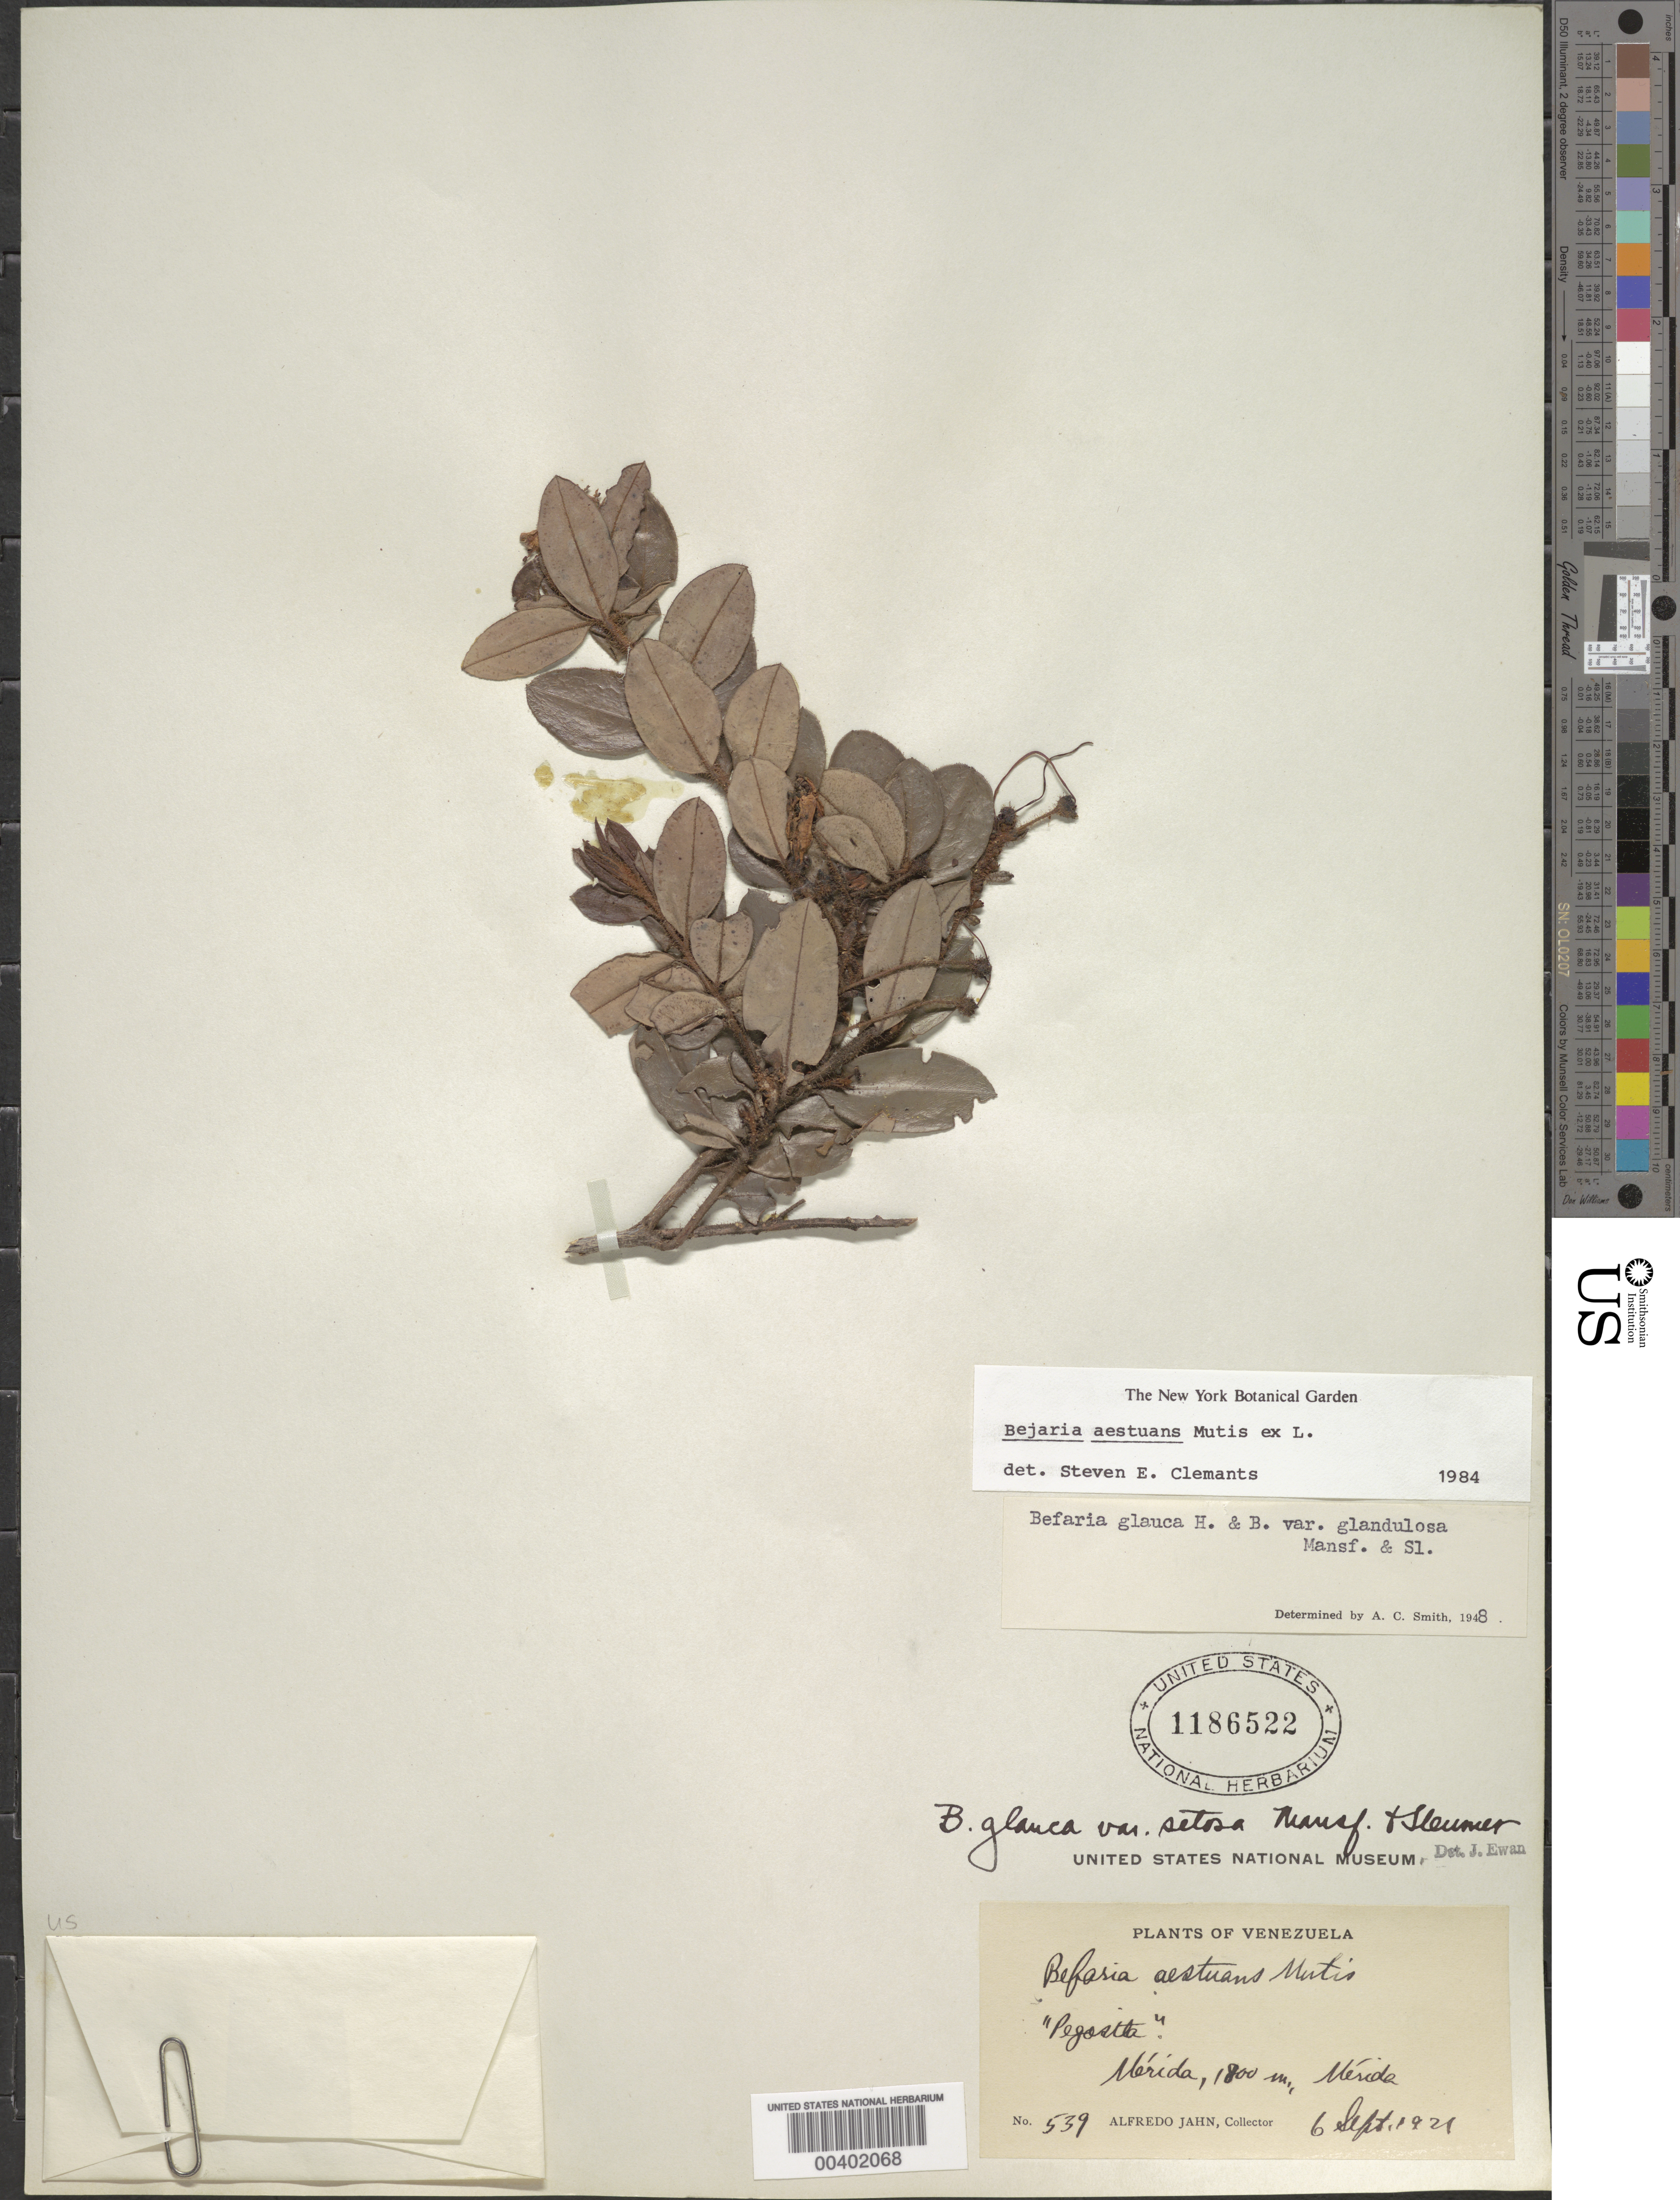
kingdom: Plantae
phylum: Tracheophyta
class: Magnoliopsida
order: Ericales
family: Ericaceae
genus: Bejaria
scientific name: Bejaria aestuans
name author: Mutis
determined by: Clemants, S. E.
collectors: A. Jahn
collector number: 539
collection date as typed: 06 Sep 1921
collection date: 1921-09-06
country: Venezuela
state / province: Mérida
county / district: Libertador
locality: Mérida Merida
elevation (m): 1800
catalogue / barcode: US 1186522